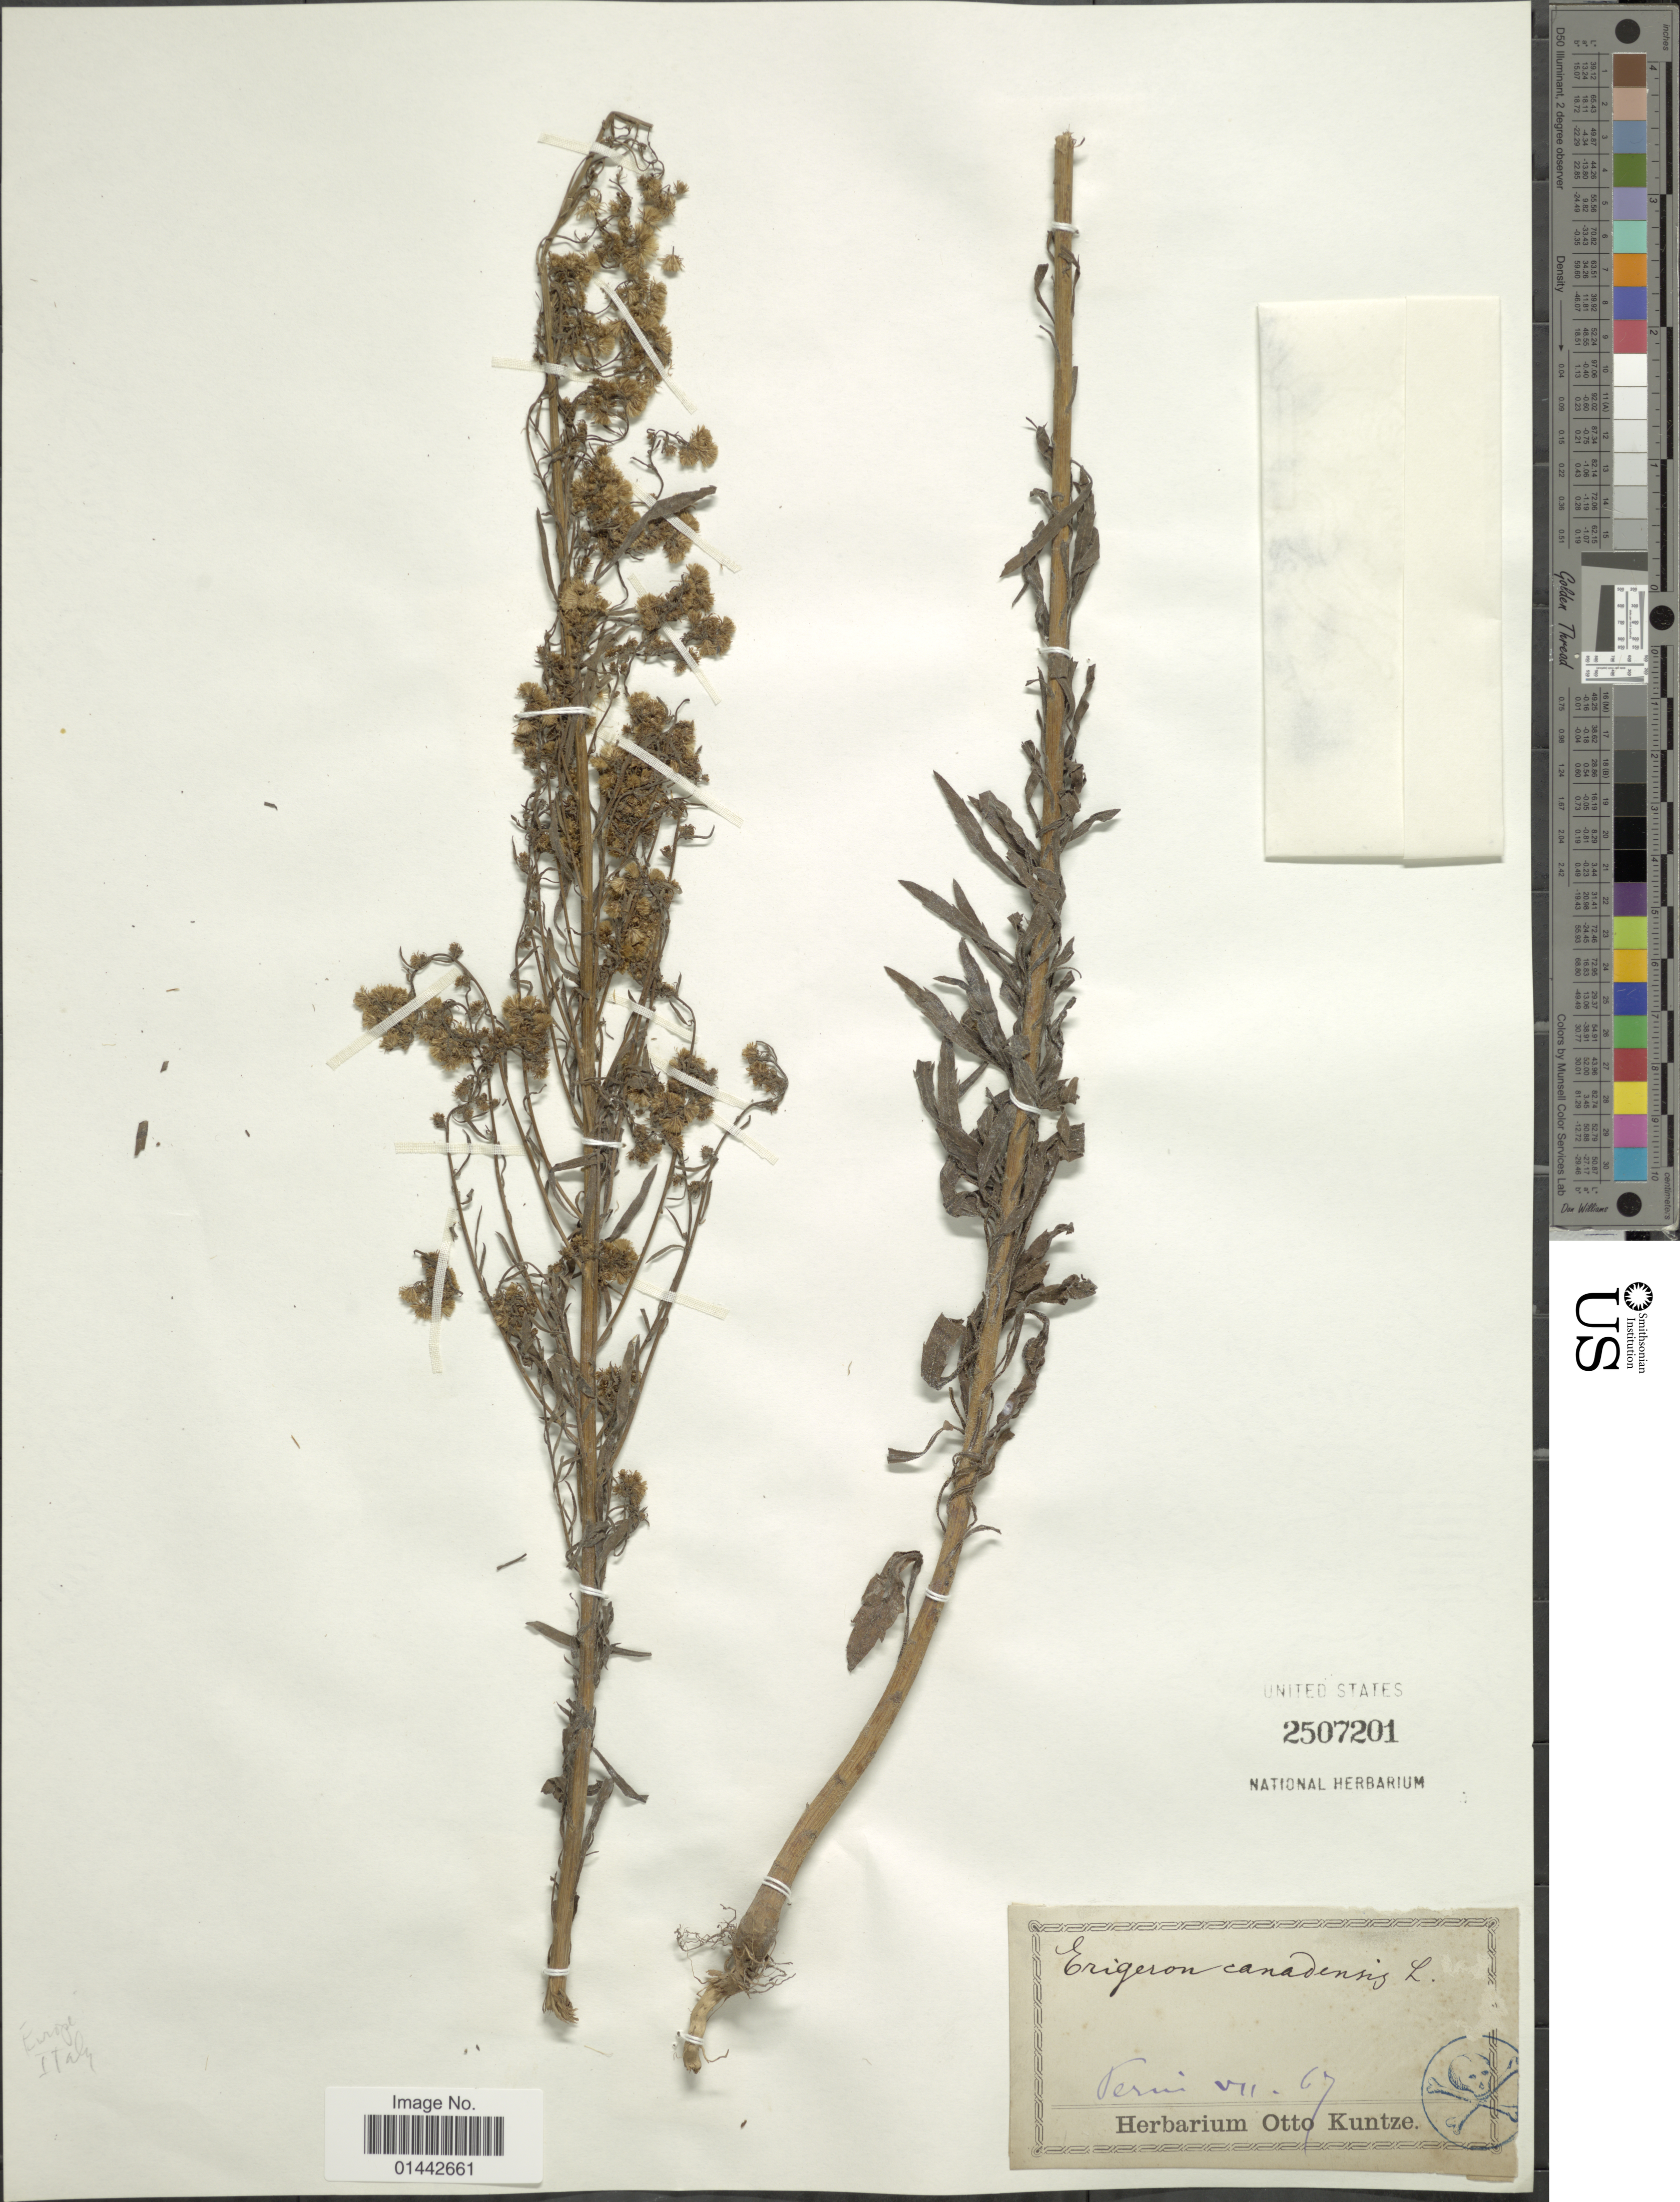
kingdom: Plantae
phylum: Tracheophyta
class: Magnoliopsida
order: Asterales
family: Asteraceae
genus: Erigeron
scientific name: Erigeron canadensis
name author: L.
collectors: ex herb. Otto Kuntze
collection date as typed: Transcribed d/m/y: /7/67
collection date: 1867-07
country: Italy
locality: Verni.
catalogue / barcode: US 2507201